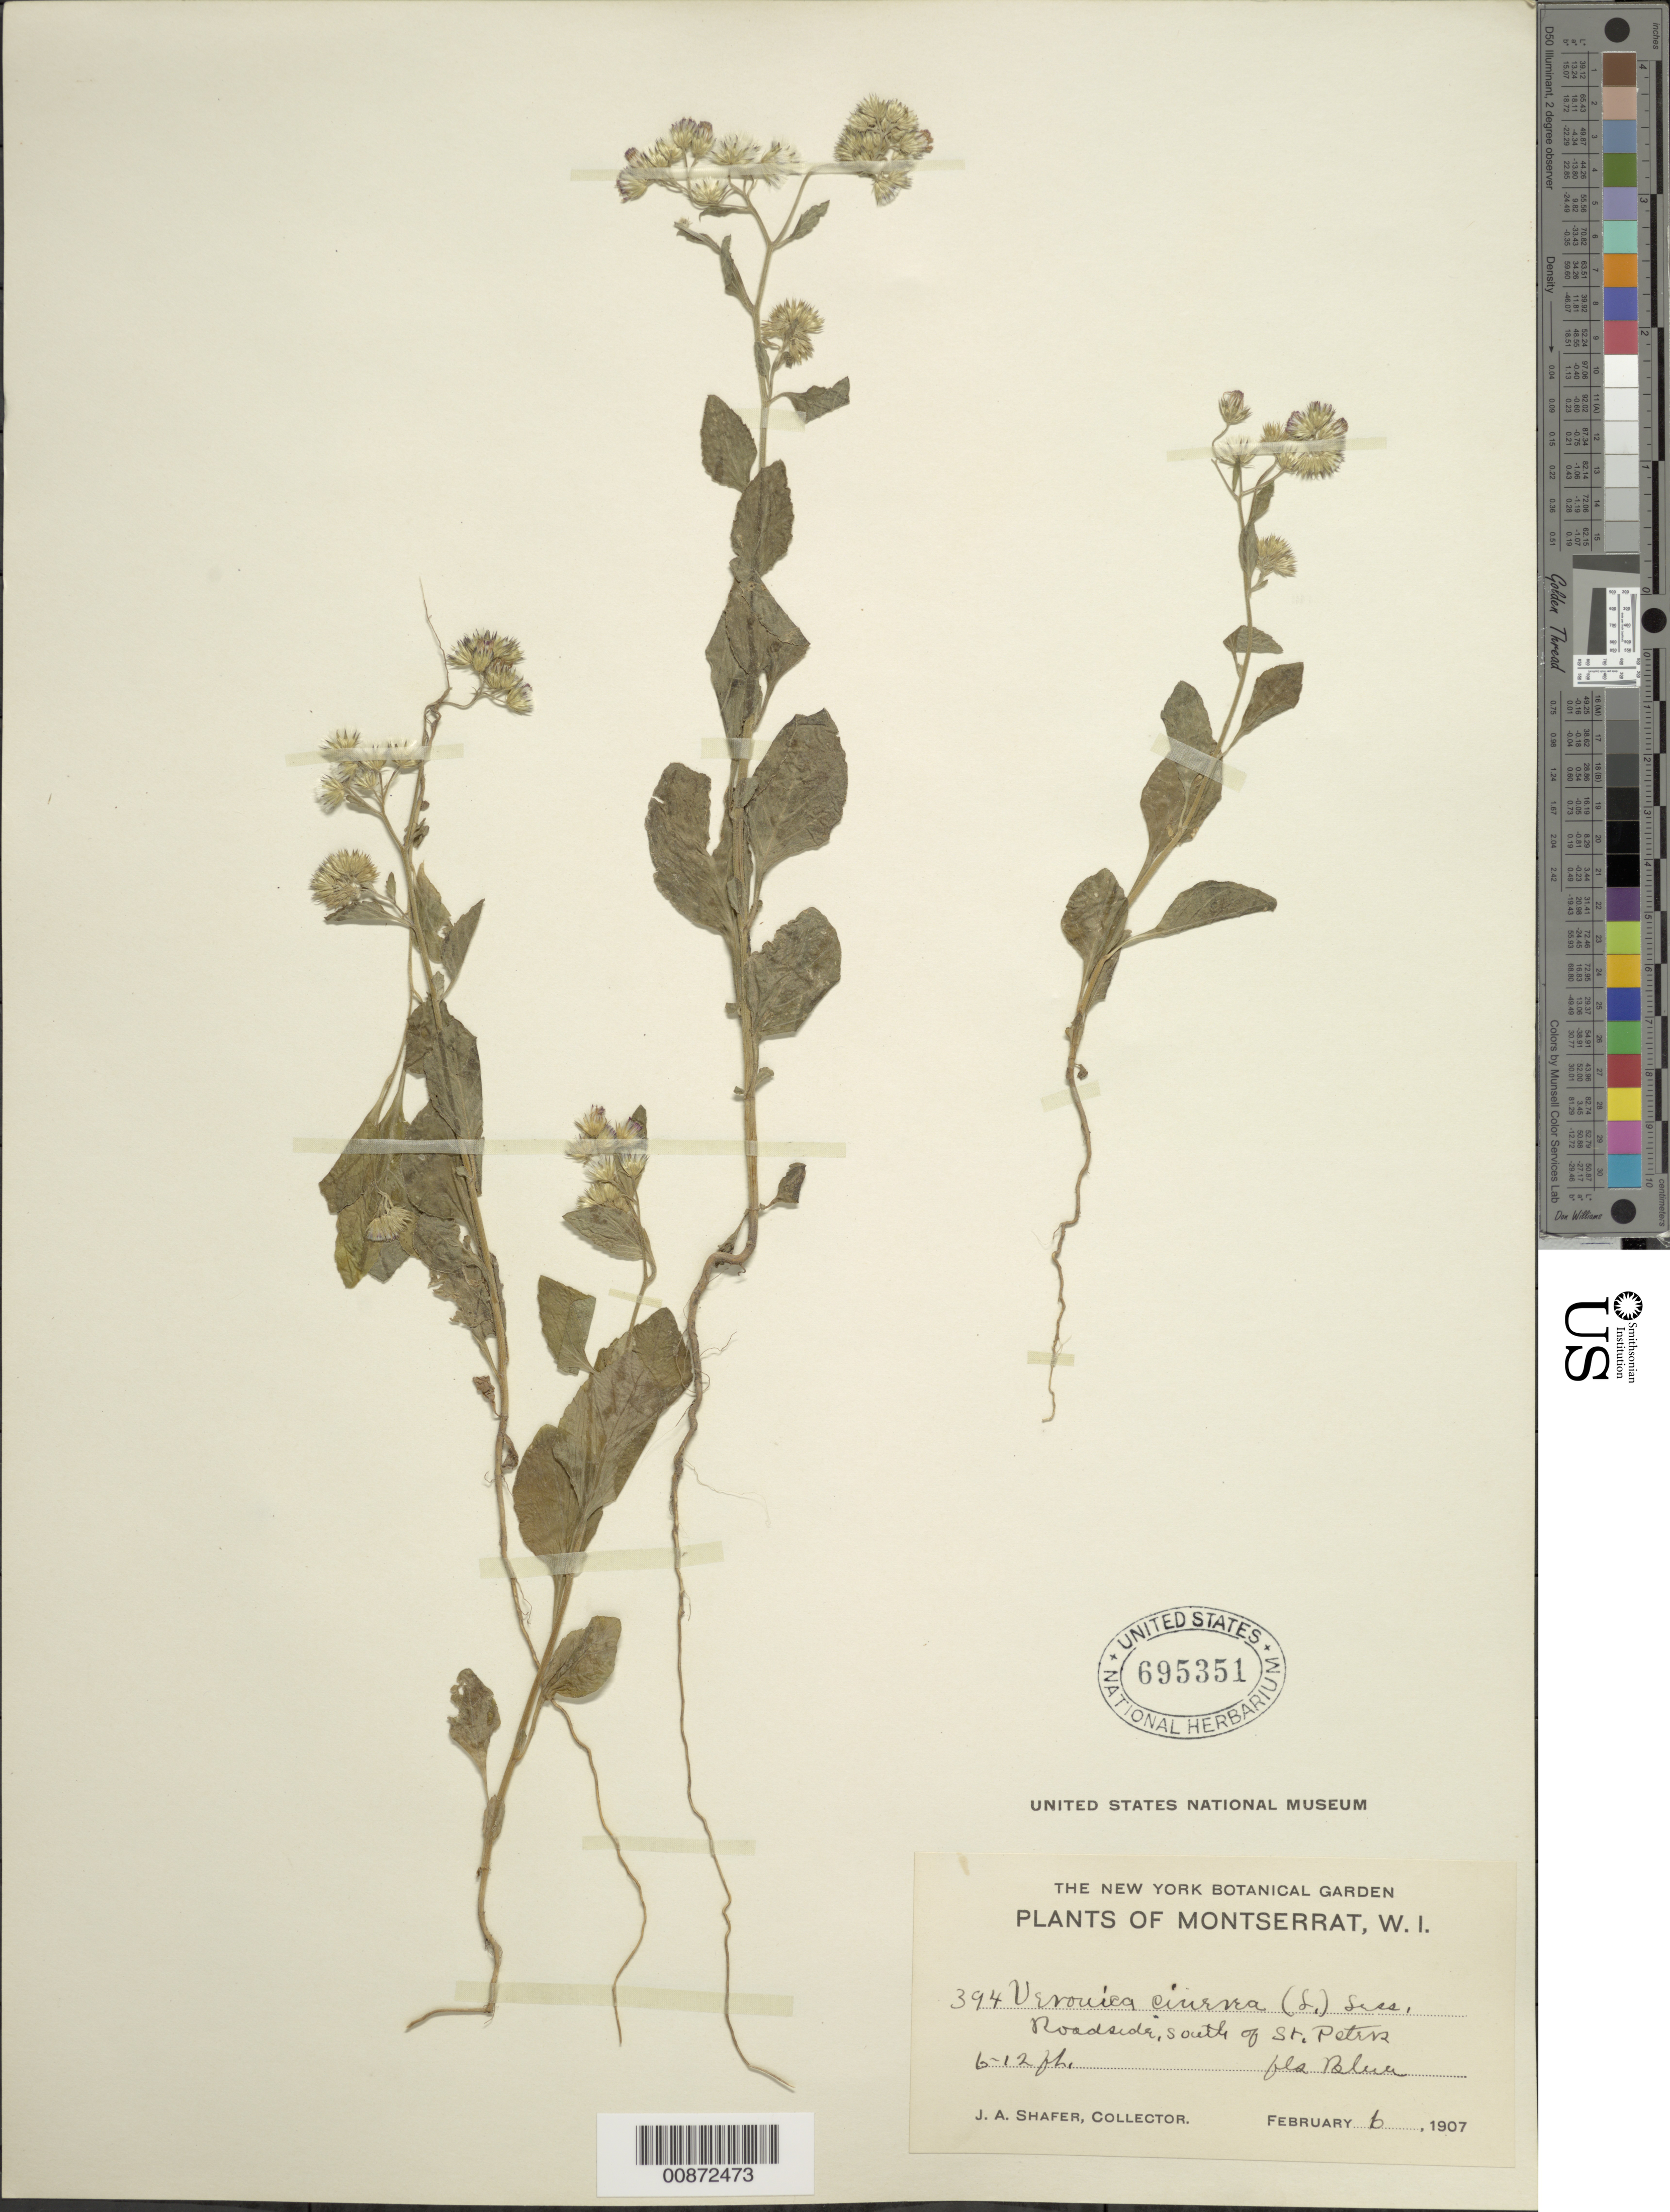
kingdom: Plantae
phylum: Tracheophyta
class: Magnoliopsida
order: Asterales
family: Asteraceae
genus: Cyanthillium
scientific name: Cyanthillium cinereum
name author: (L.) H. Rob.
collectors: J. A. Shafer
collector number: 394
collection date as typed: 06 Feb 1907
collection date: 1907-02-06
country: Montserrat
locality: South of St. Peters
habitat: Roadside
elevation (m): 2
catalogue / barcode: US 695351